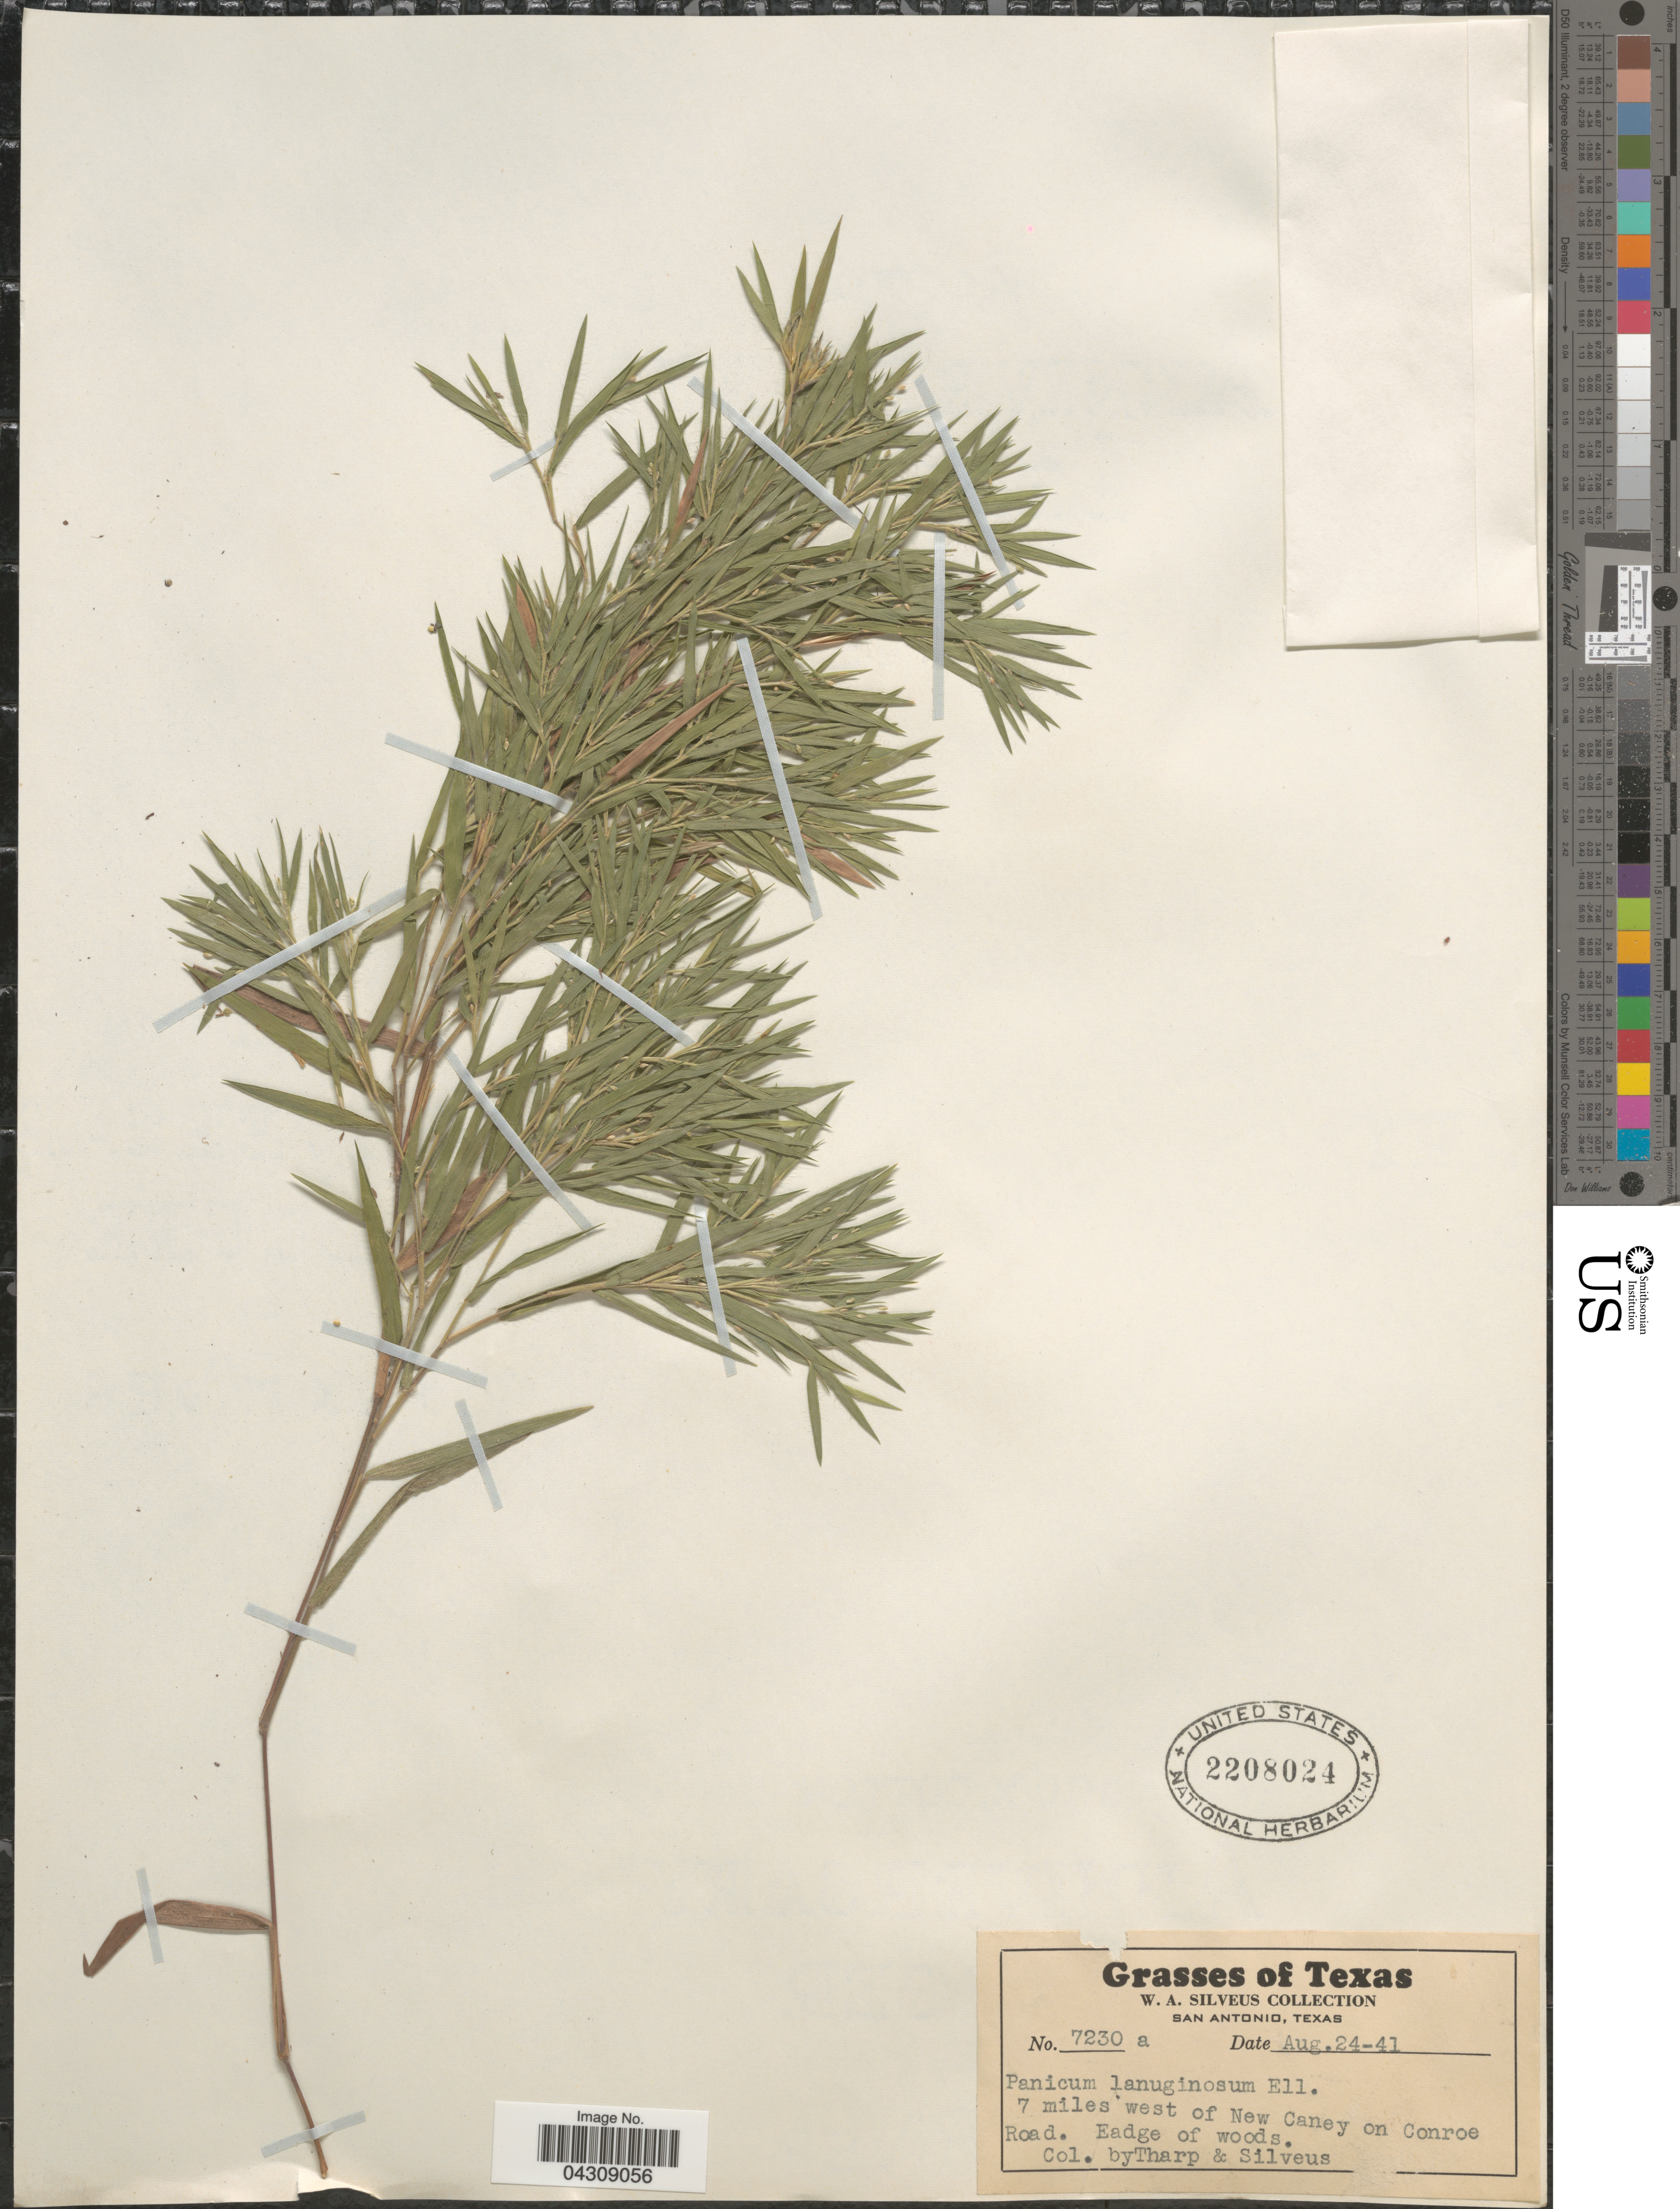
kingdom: Plantae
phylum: Tracheophyta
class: Liliopsida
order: Poales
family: Poaceae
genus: Dichanthelium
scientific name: Dichanthelium acuminatum var. acuminatum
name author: (Sw.) Gould & C.A. Clark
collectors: Tharp, -- & W. Silveus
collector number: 7230a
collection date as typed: Transcribed d/m/y: 24/8/41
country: United States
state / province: Texas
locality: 7 miles west of New Caney on Conroe Road.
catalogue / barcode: US 2208024